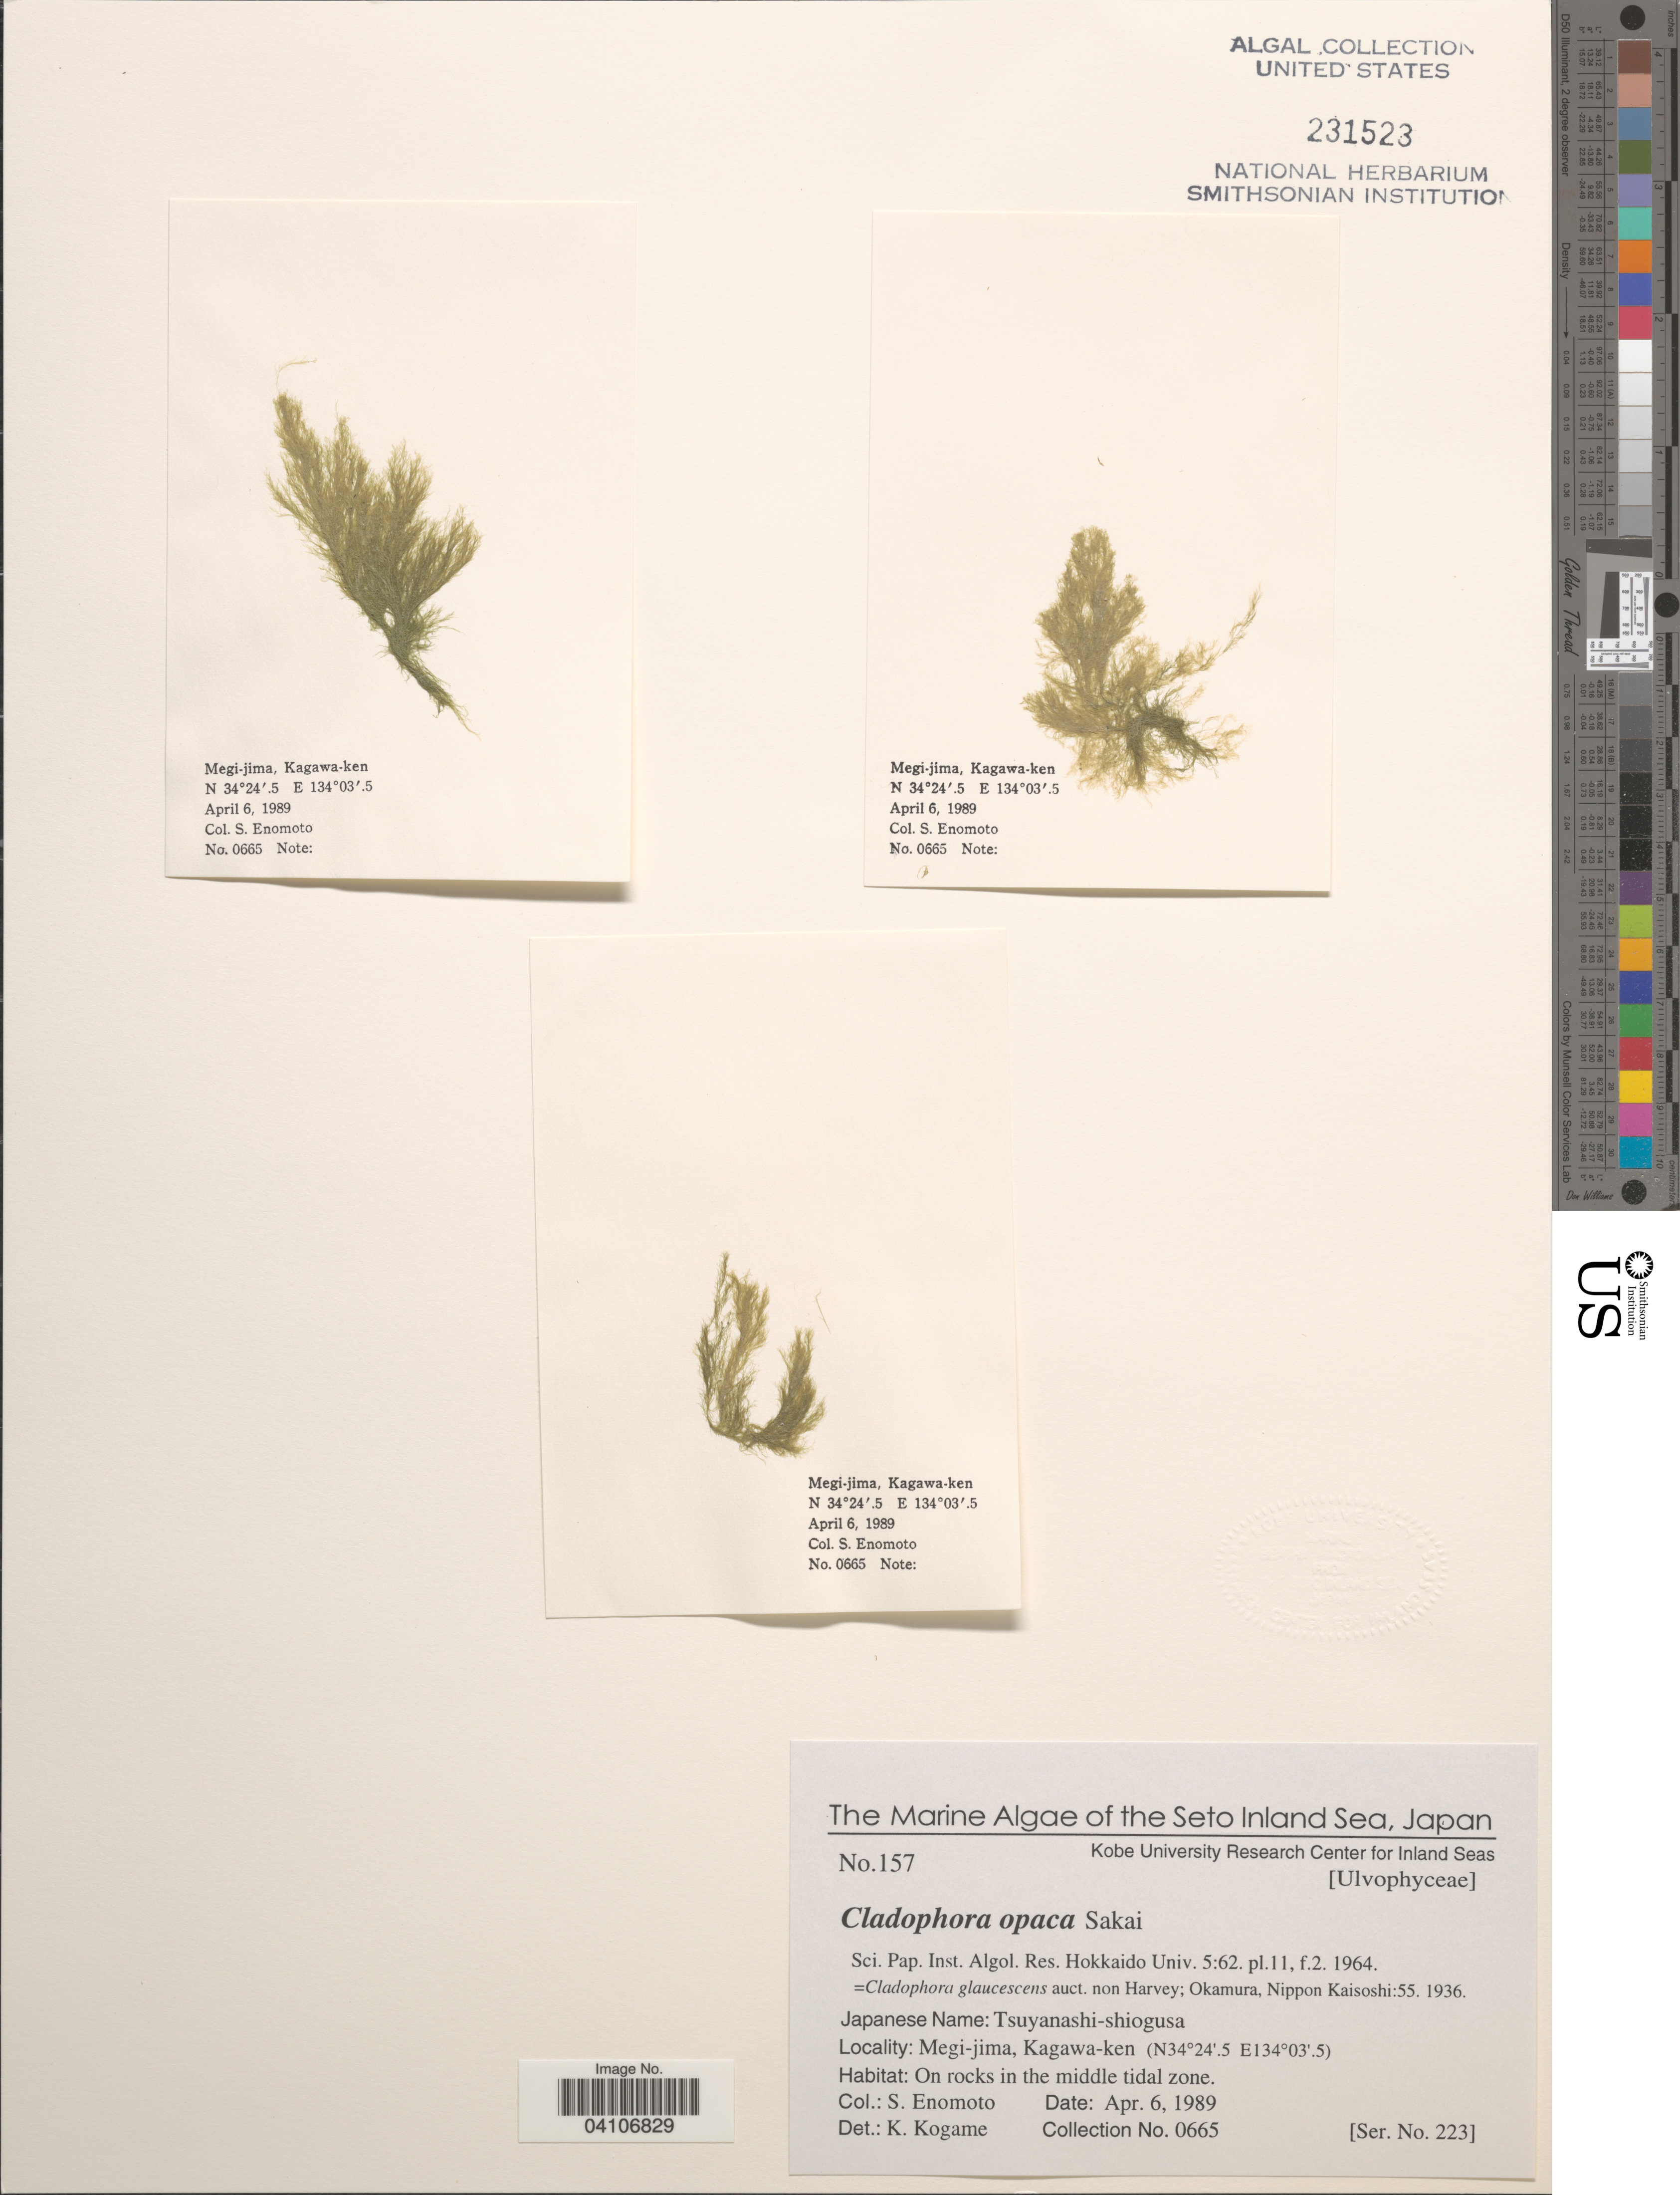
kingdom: Plantae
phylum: Chlorophyta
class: Ulvophyceae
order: Cladophorales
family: Cladophoraceae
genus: Cladophora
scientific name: Cladophora opaca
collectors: S. Enomoto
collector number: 0665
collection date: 1989-04-06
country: Japan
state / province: Kagawa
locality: The Seto Inland Sea. Megi-jima, Kagawa-ken. On rocks in the middle tidal zone.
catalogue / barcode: US 231523